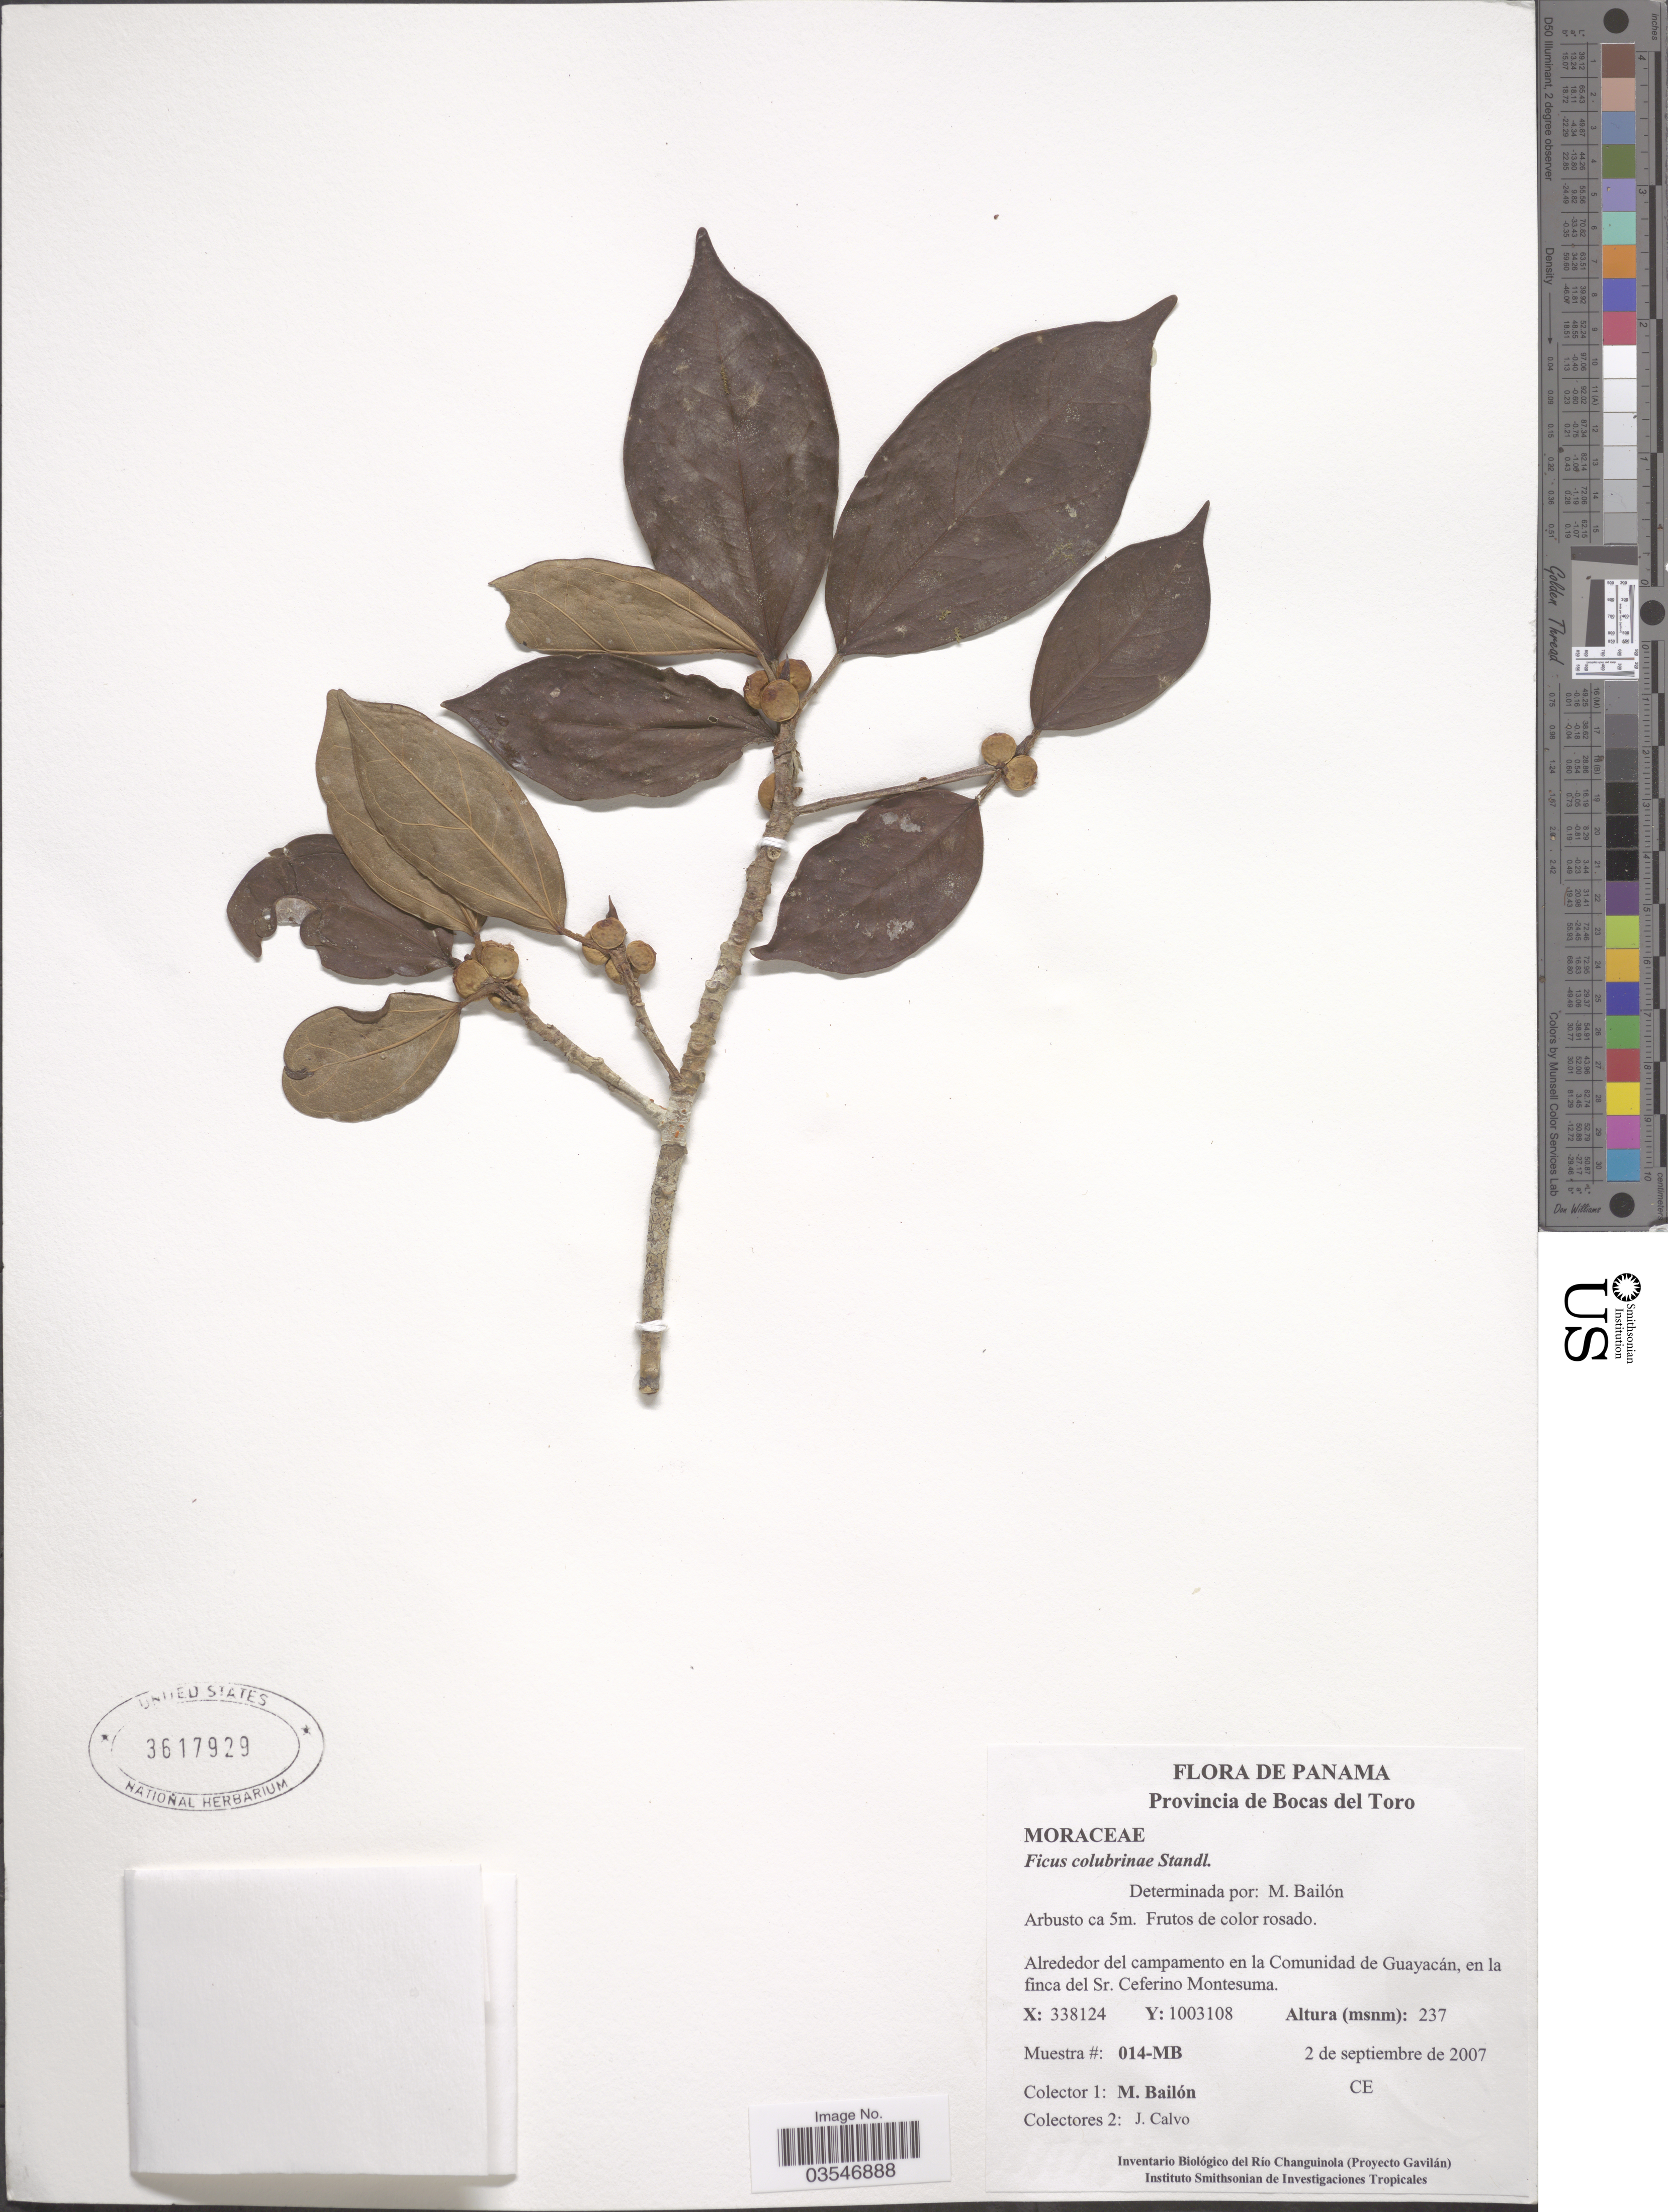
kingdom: Plantae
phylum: Tracheophyta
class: Magnoliopsida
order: Rosales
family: Moraceae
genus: Ficus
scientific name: Ficus hartwegii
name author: (Miq.) Miq.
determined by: Cardoso Pederneiras, L.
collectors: M. Bailón & J. Calvo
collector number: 014-MB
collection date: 2007-09-02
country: Panama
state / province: Bocas del Toro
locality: Alrededor del campamento en la Comunidad de Guayacán, en la finca del Sr. Ceferino Montesuma.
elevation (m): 237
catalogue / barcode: US 3617929